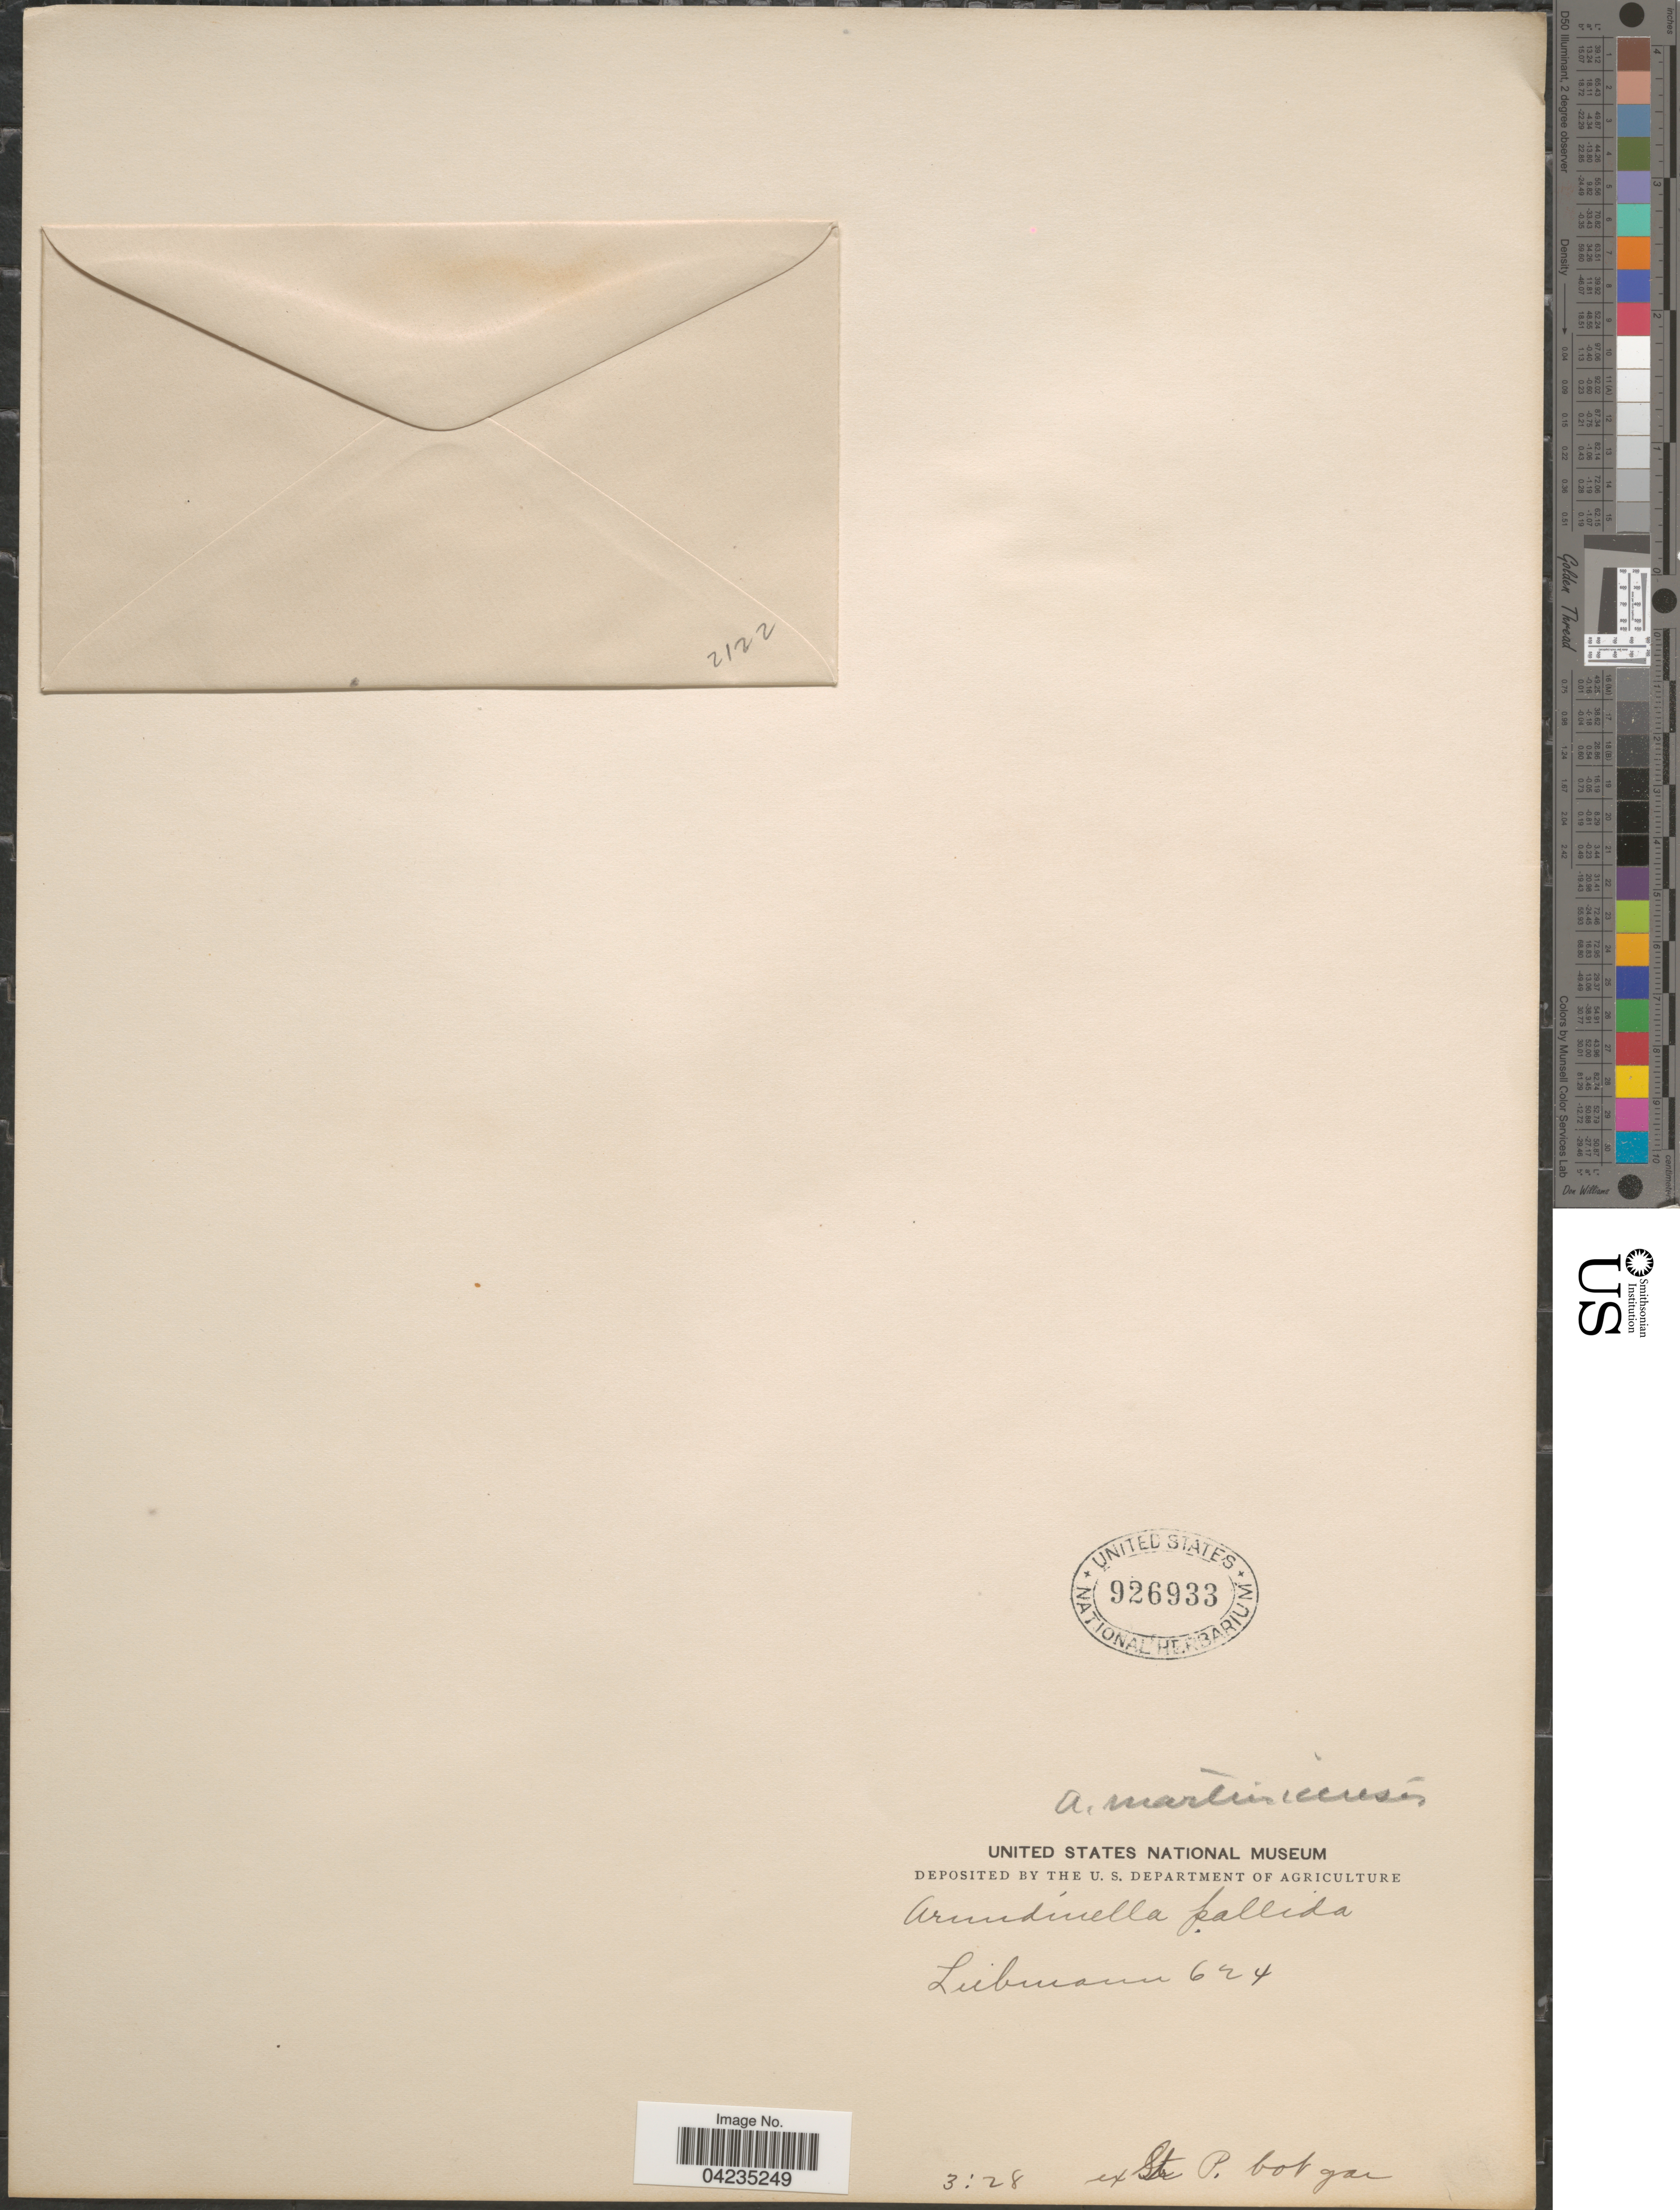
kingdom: Plantae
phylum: Tracheophyta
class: Liliopsida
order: Poales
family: Poaceae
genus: Arundinella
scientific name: Arundinella hispida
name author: (Humb. & Bonpl. ex Willd.) Kuntze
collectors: Liebmann, --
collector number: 624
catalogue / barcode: US 926933